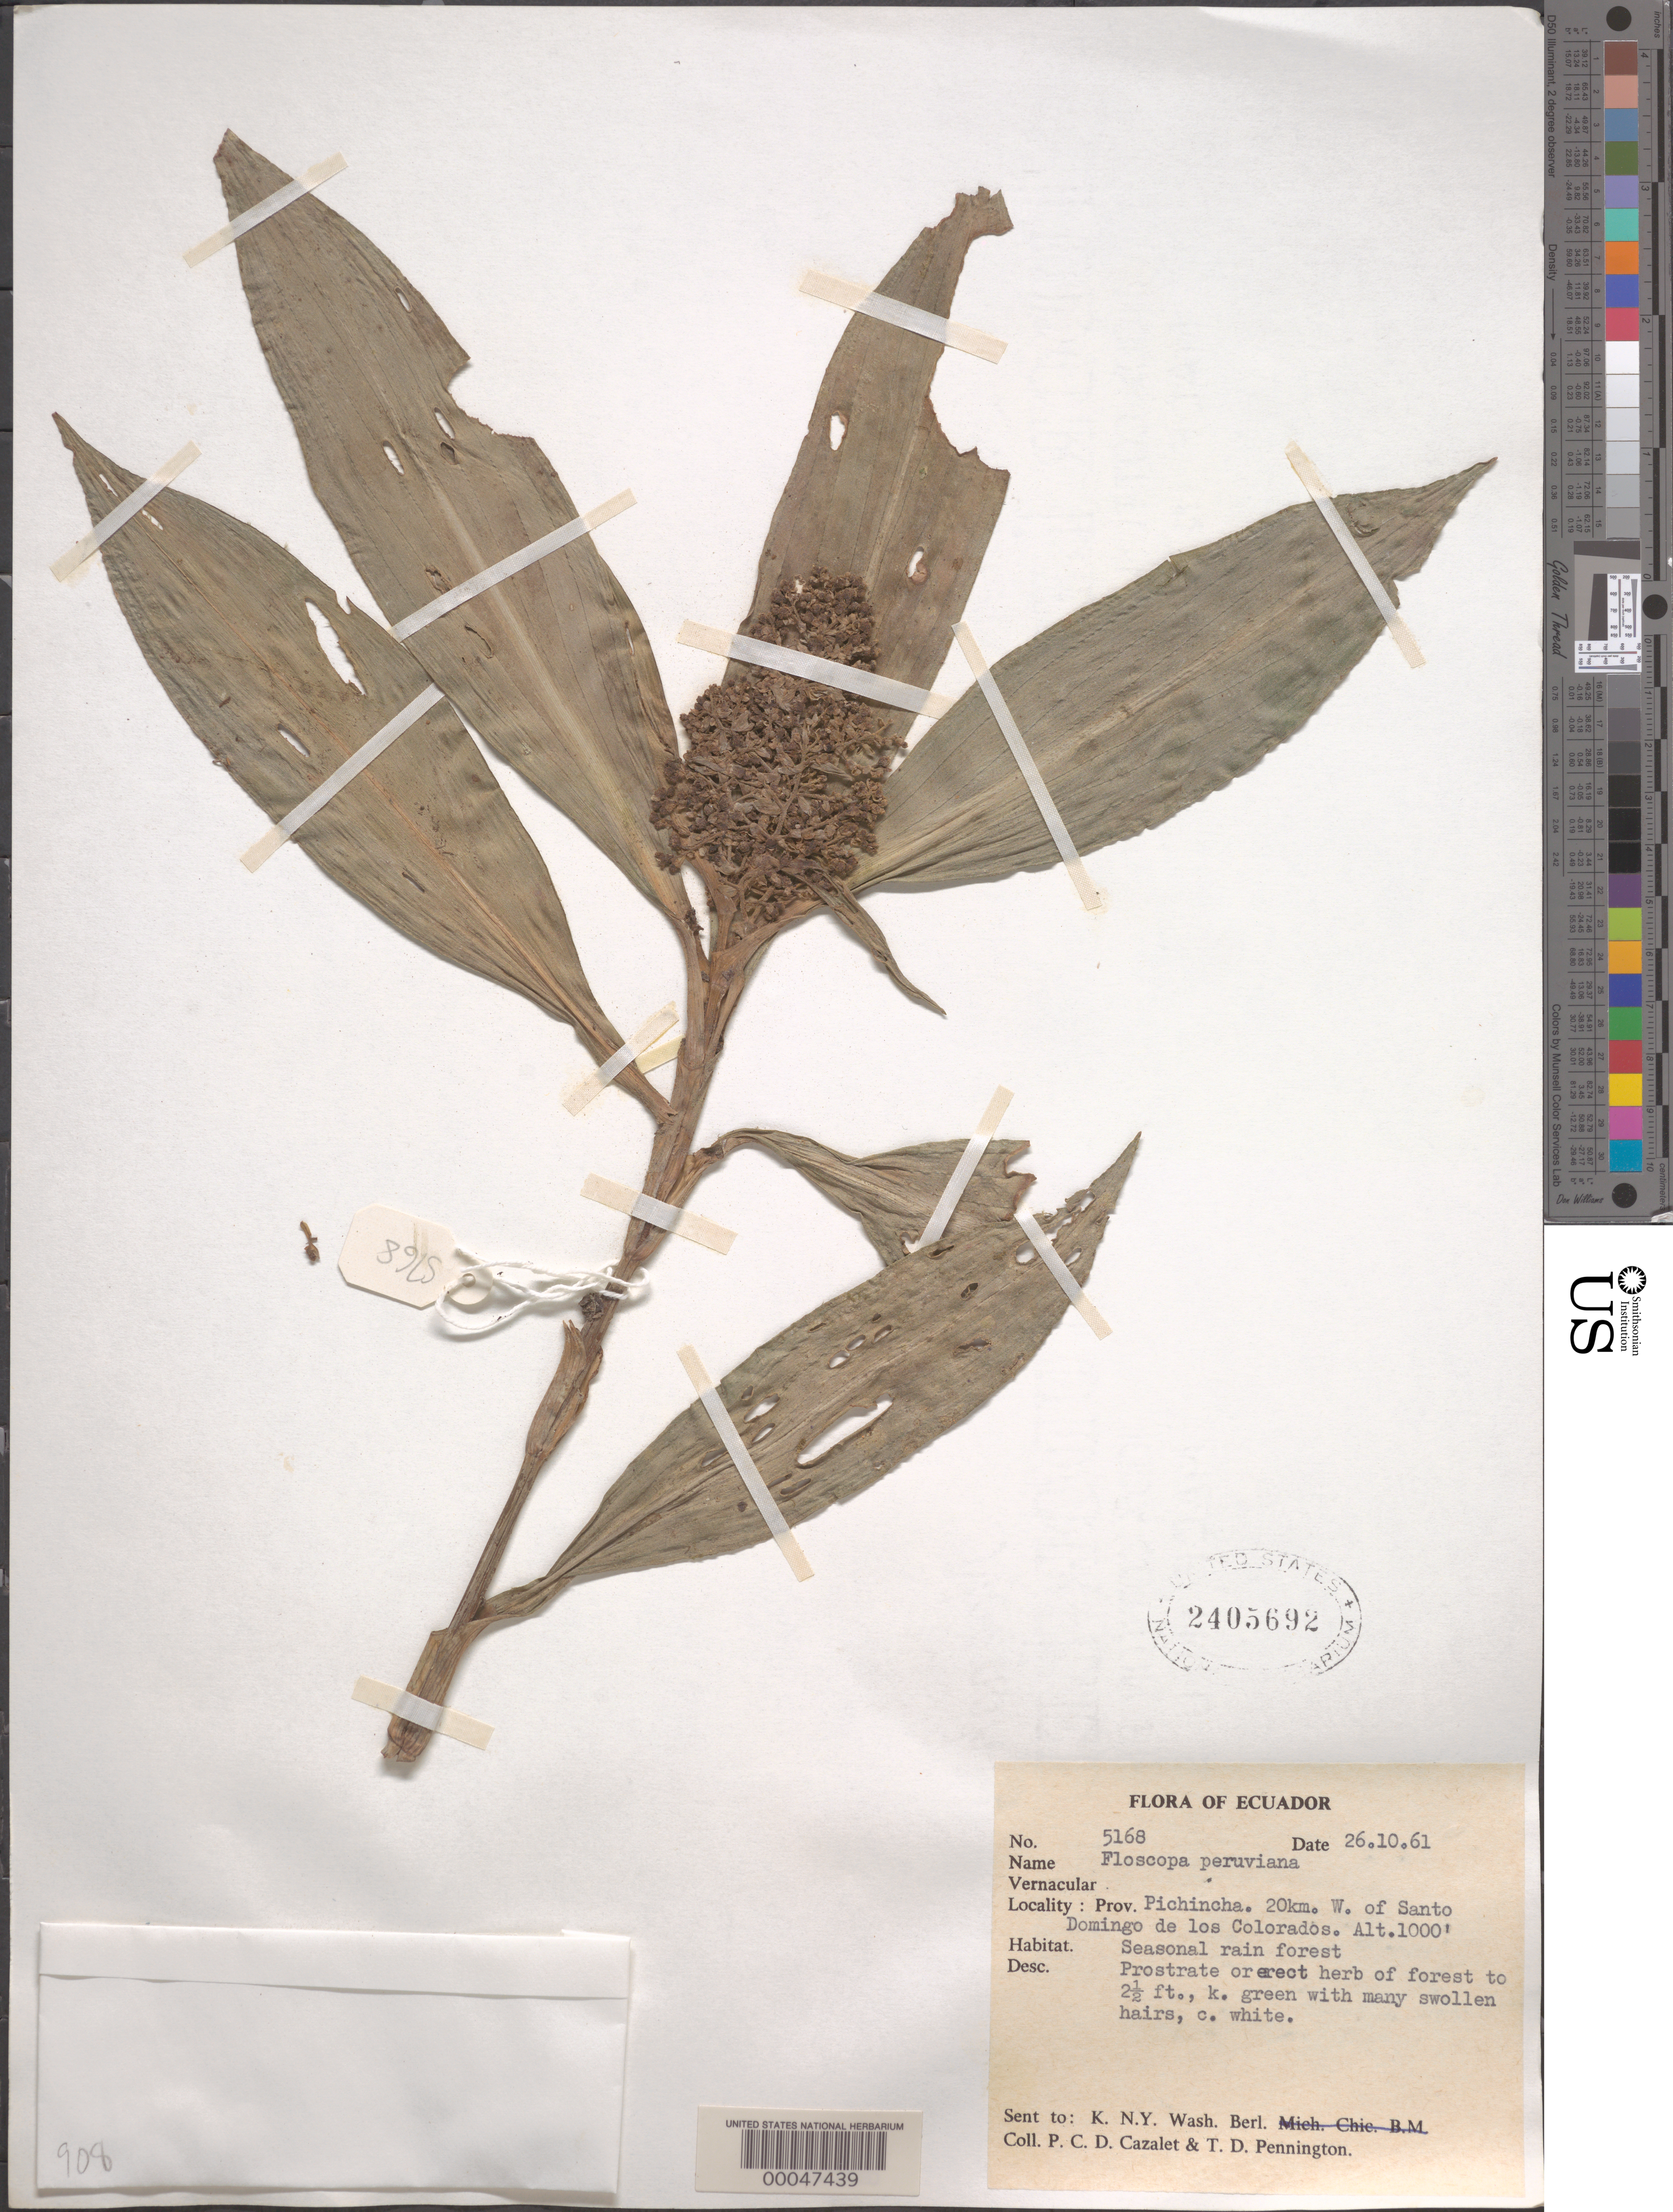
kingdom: Plantae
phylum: Tracheophyta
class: Liliopsida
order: Commelinales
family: Commelinaceae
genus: Floscopa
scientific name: Floscopa elegans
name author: Huber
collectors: P. Cazalet & T. D. Pennington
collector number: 5168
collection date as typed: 26 Oct 1961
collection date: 1961-10-26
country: Ecuador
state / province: Pichincha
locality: W of Santo Domingo de los Colorados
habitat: Seasonal rainforest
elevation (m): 305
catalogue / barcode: US 2405692